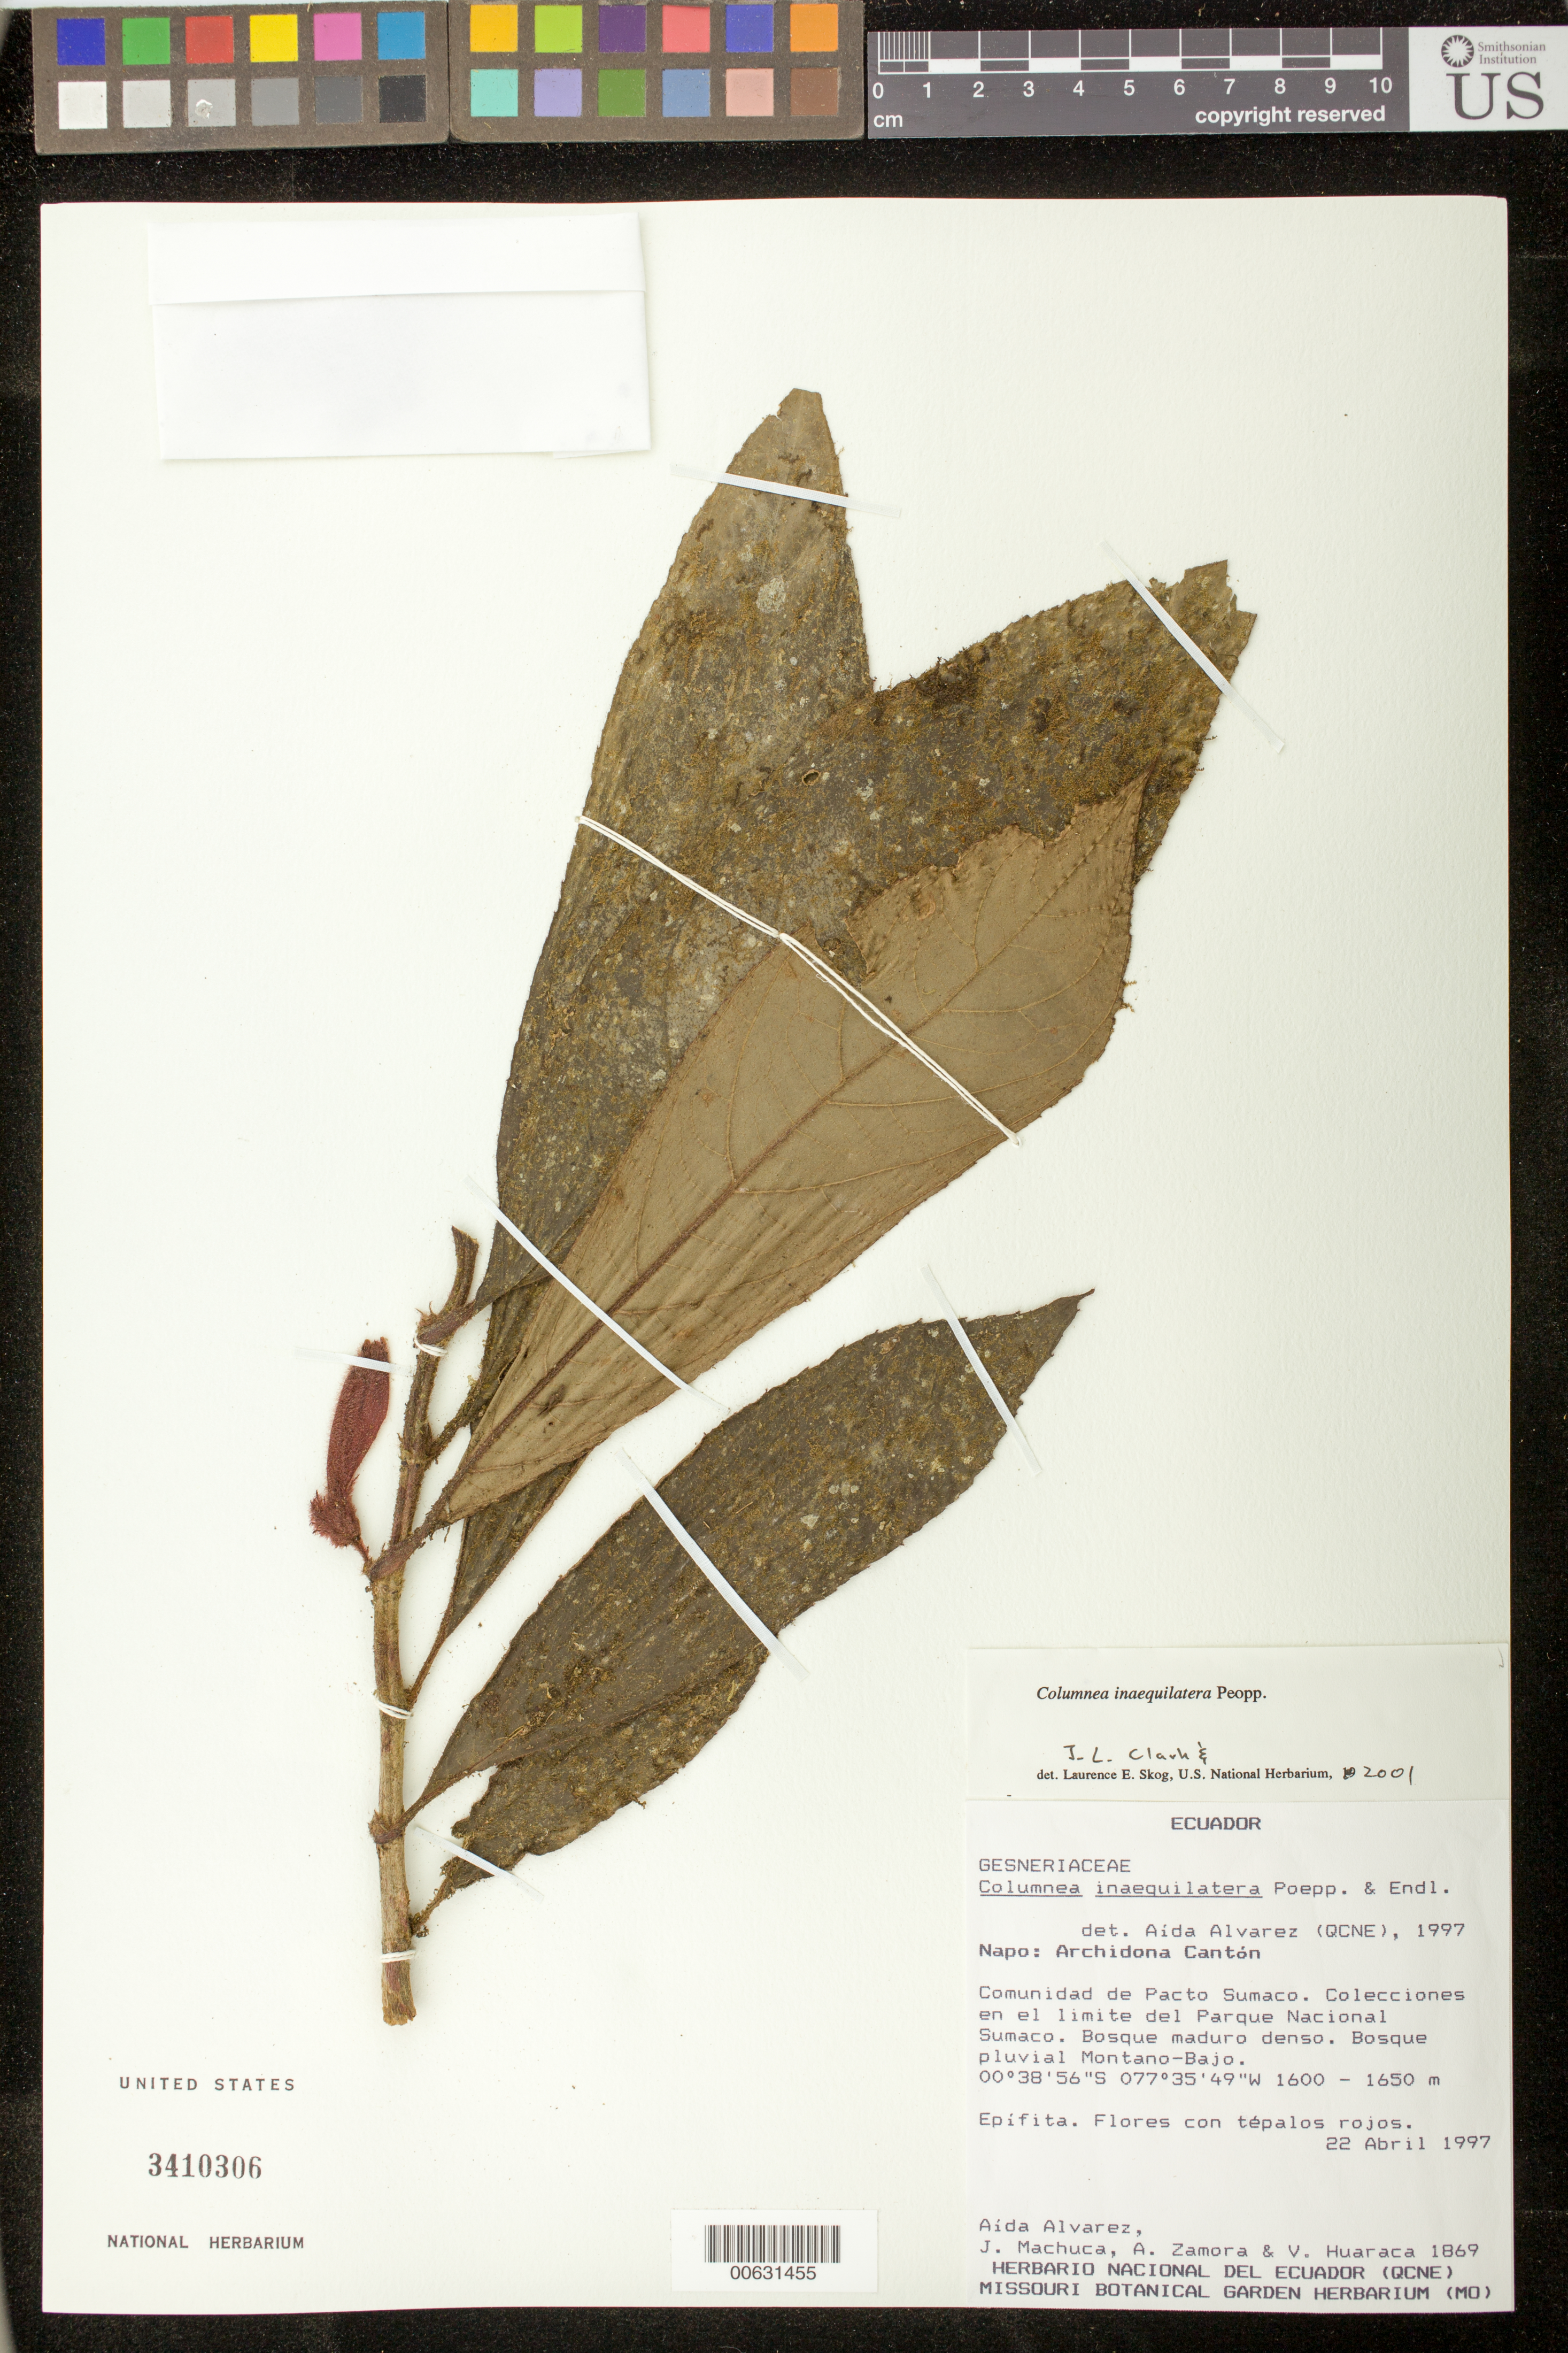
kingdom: Plantae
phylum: Tracheophyta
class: Magnoliopsida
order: Lamiales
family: Gesneriaceae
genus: Columnea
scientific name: Columnea inaequilatera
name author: Poepp.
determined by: Clark, J. L.; Skog, Laurence E.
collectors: A. Alvarez, J. A. Machuca N., A. Zamora & V. Huaraca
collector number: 1869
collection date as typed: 22 Apr 1997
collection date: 1997-04-22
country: Ecuador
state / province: Napo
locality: Archidona Cantón; comunidad de Pacto Sumaco; colecciones en el limite del Parque Nacional Sumaco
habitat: Bosque maduro denso; bosque pluvial montano-bajo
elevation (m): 1600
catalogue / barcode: US 3410306